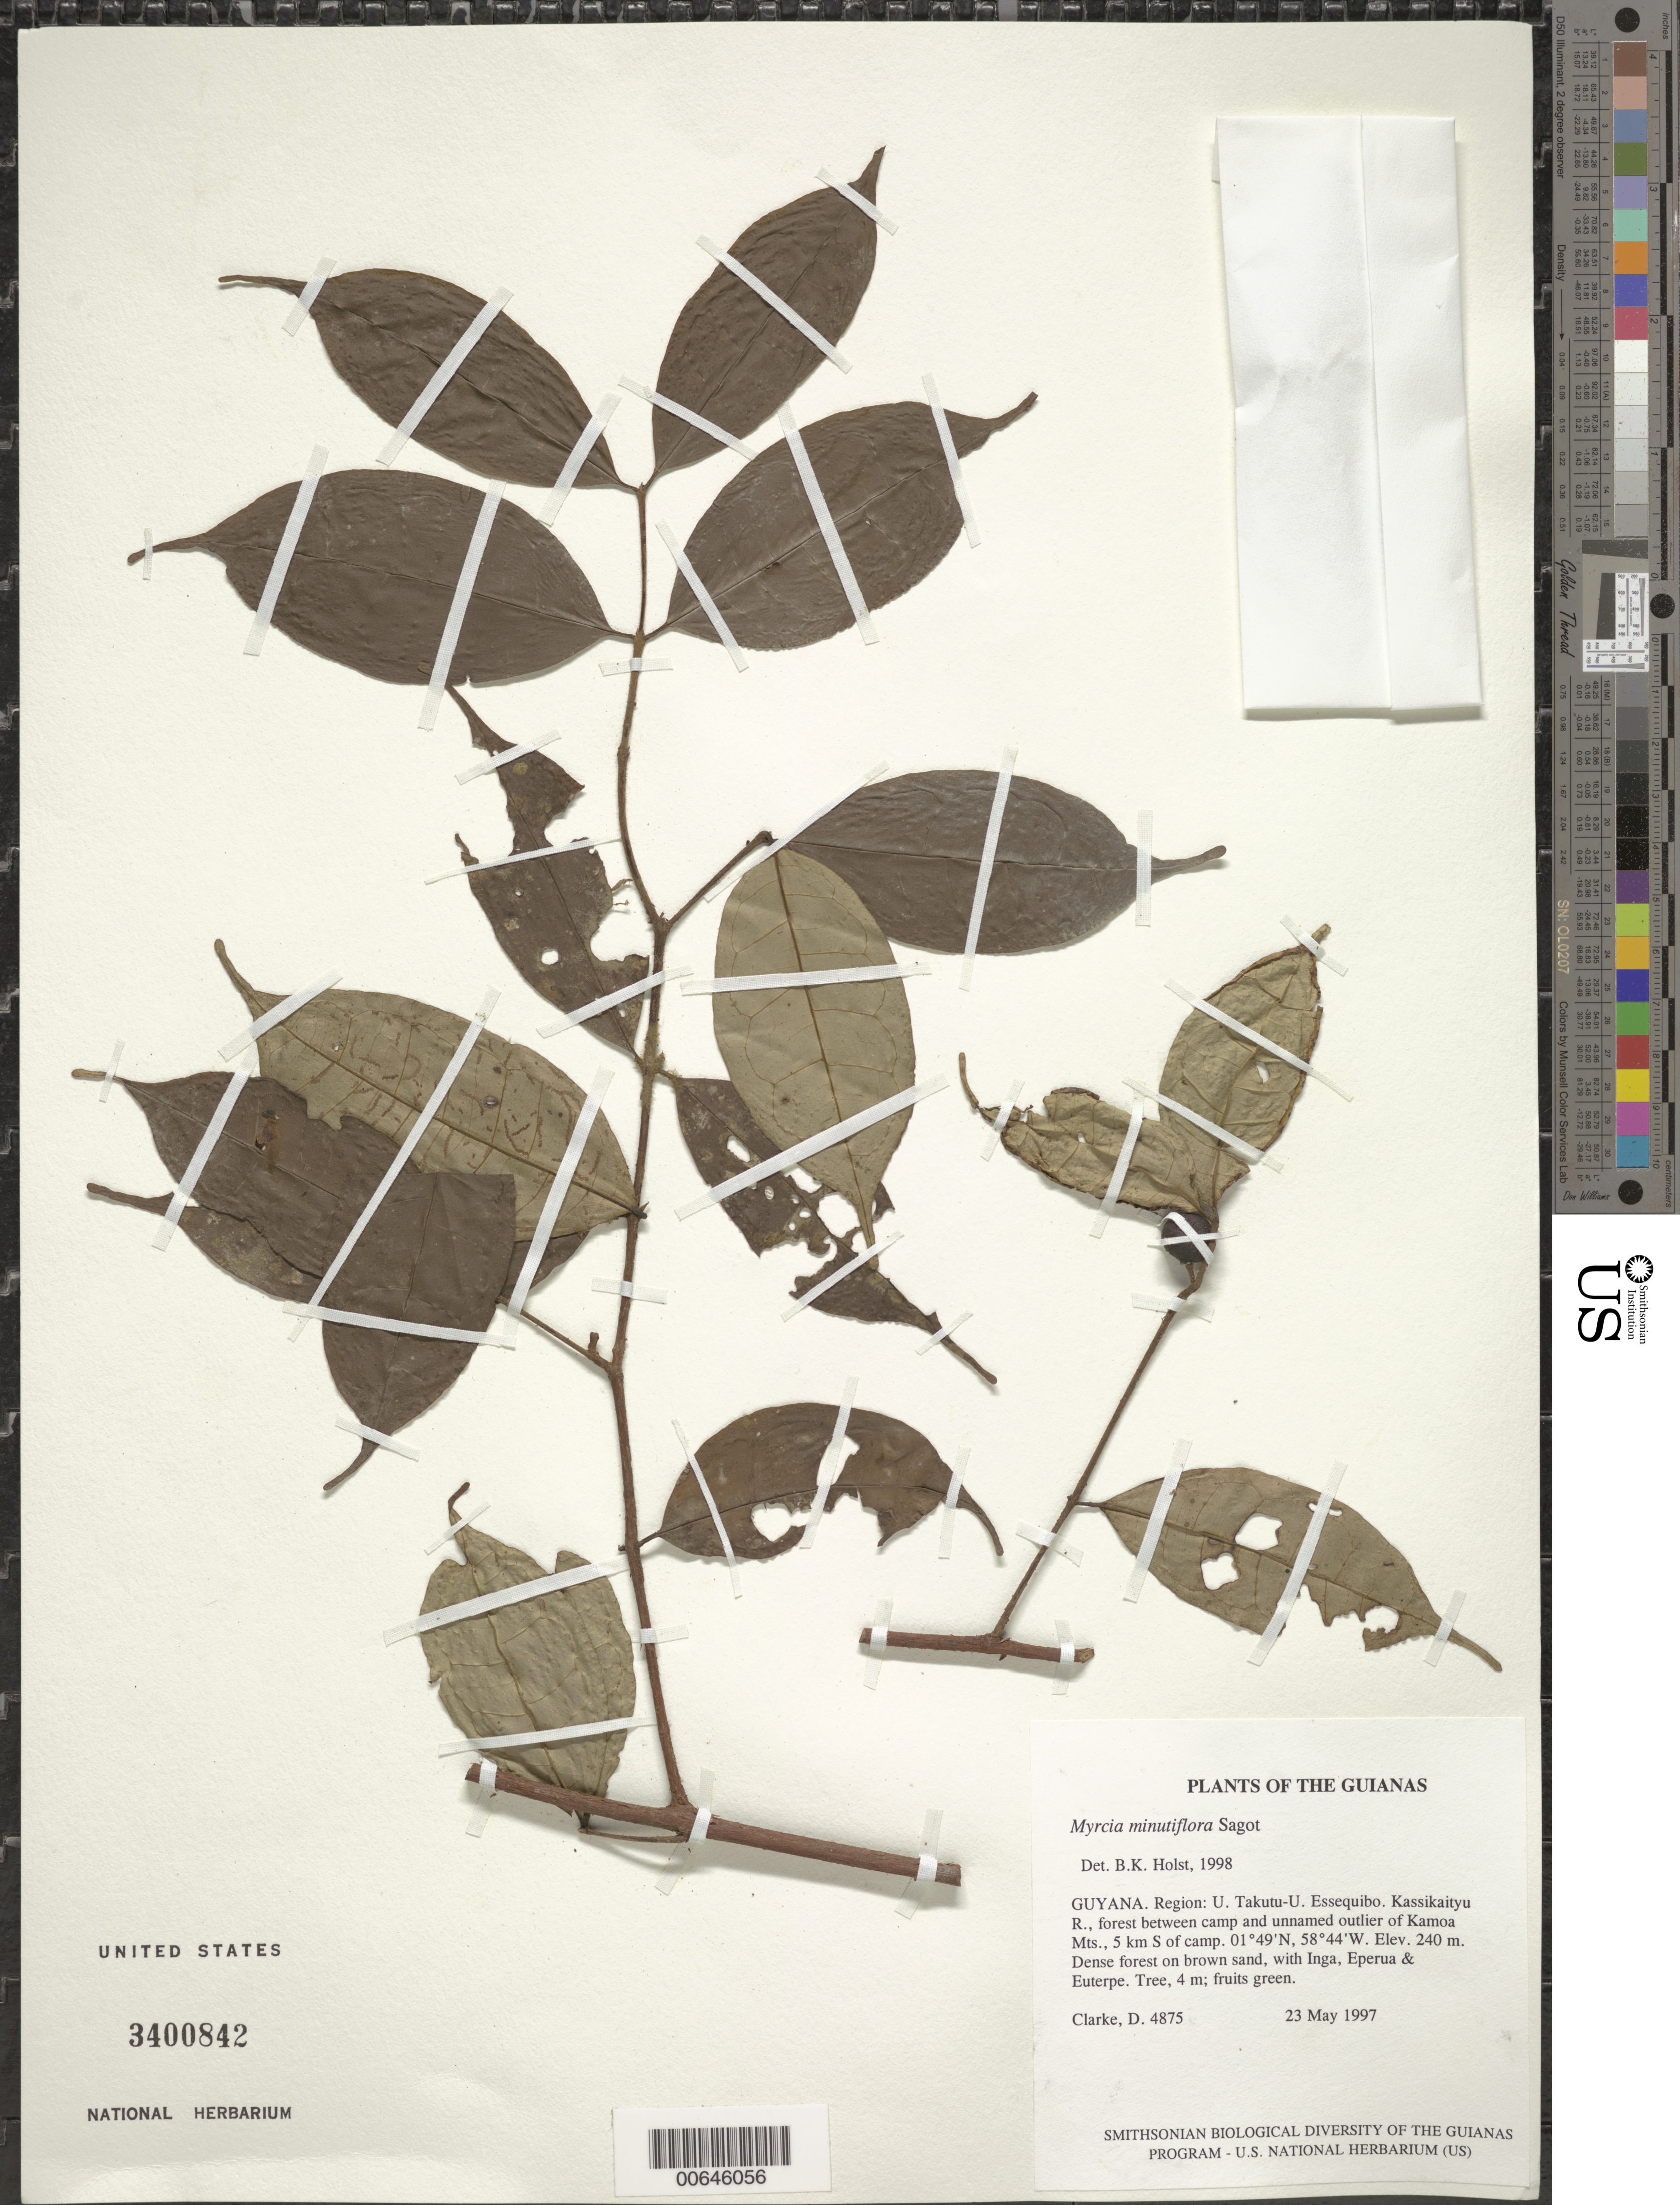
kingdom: Plantae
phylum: Tracheophyta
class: Magnoliopsida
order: Myrtales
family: Myrtaceae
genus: Myrcia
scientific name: Myrcia minutiflora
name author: Sagot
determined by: Holst, Bruce K.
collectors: H. D. Clarke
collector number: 4875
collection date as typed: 23 May 1997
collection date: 1997-05-23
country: Guyana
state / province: U. Takutu-U. Essequibo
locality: Kassikaityu R., forest between camp and unnamed outlier of Kamoa Mts., 5 km S of camp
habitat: Dense forest on brown sand, with Inga, Eperua & Euterpe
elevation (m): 240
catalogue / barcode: US 3400842